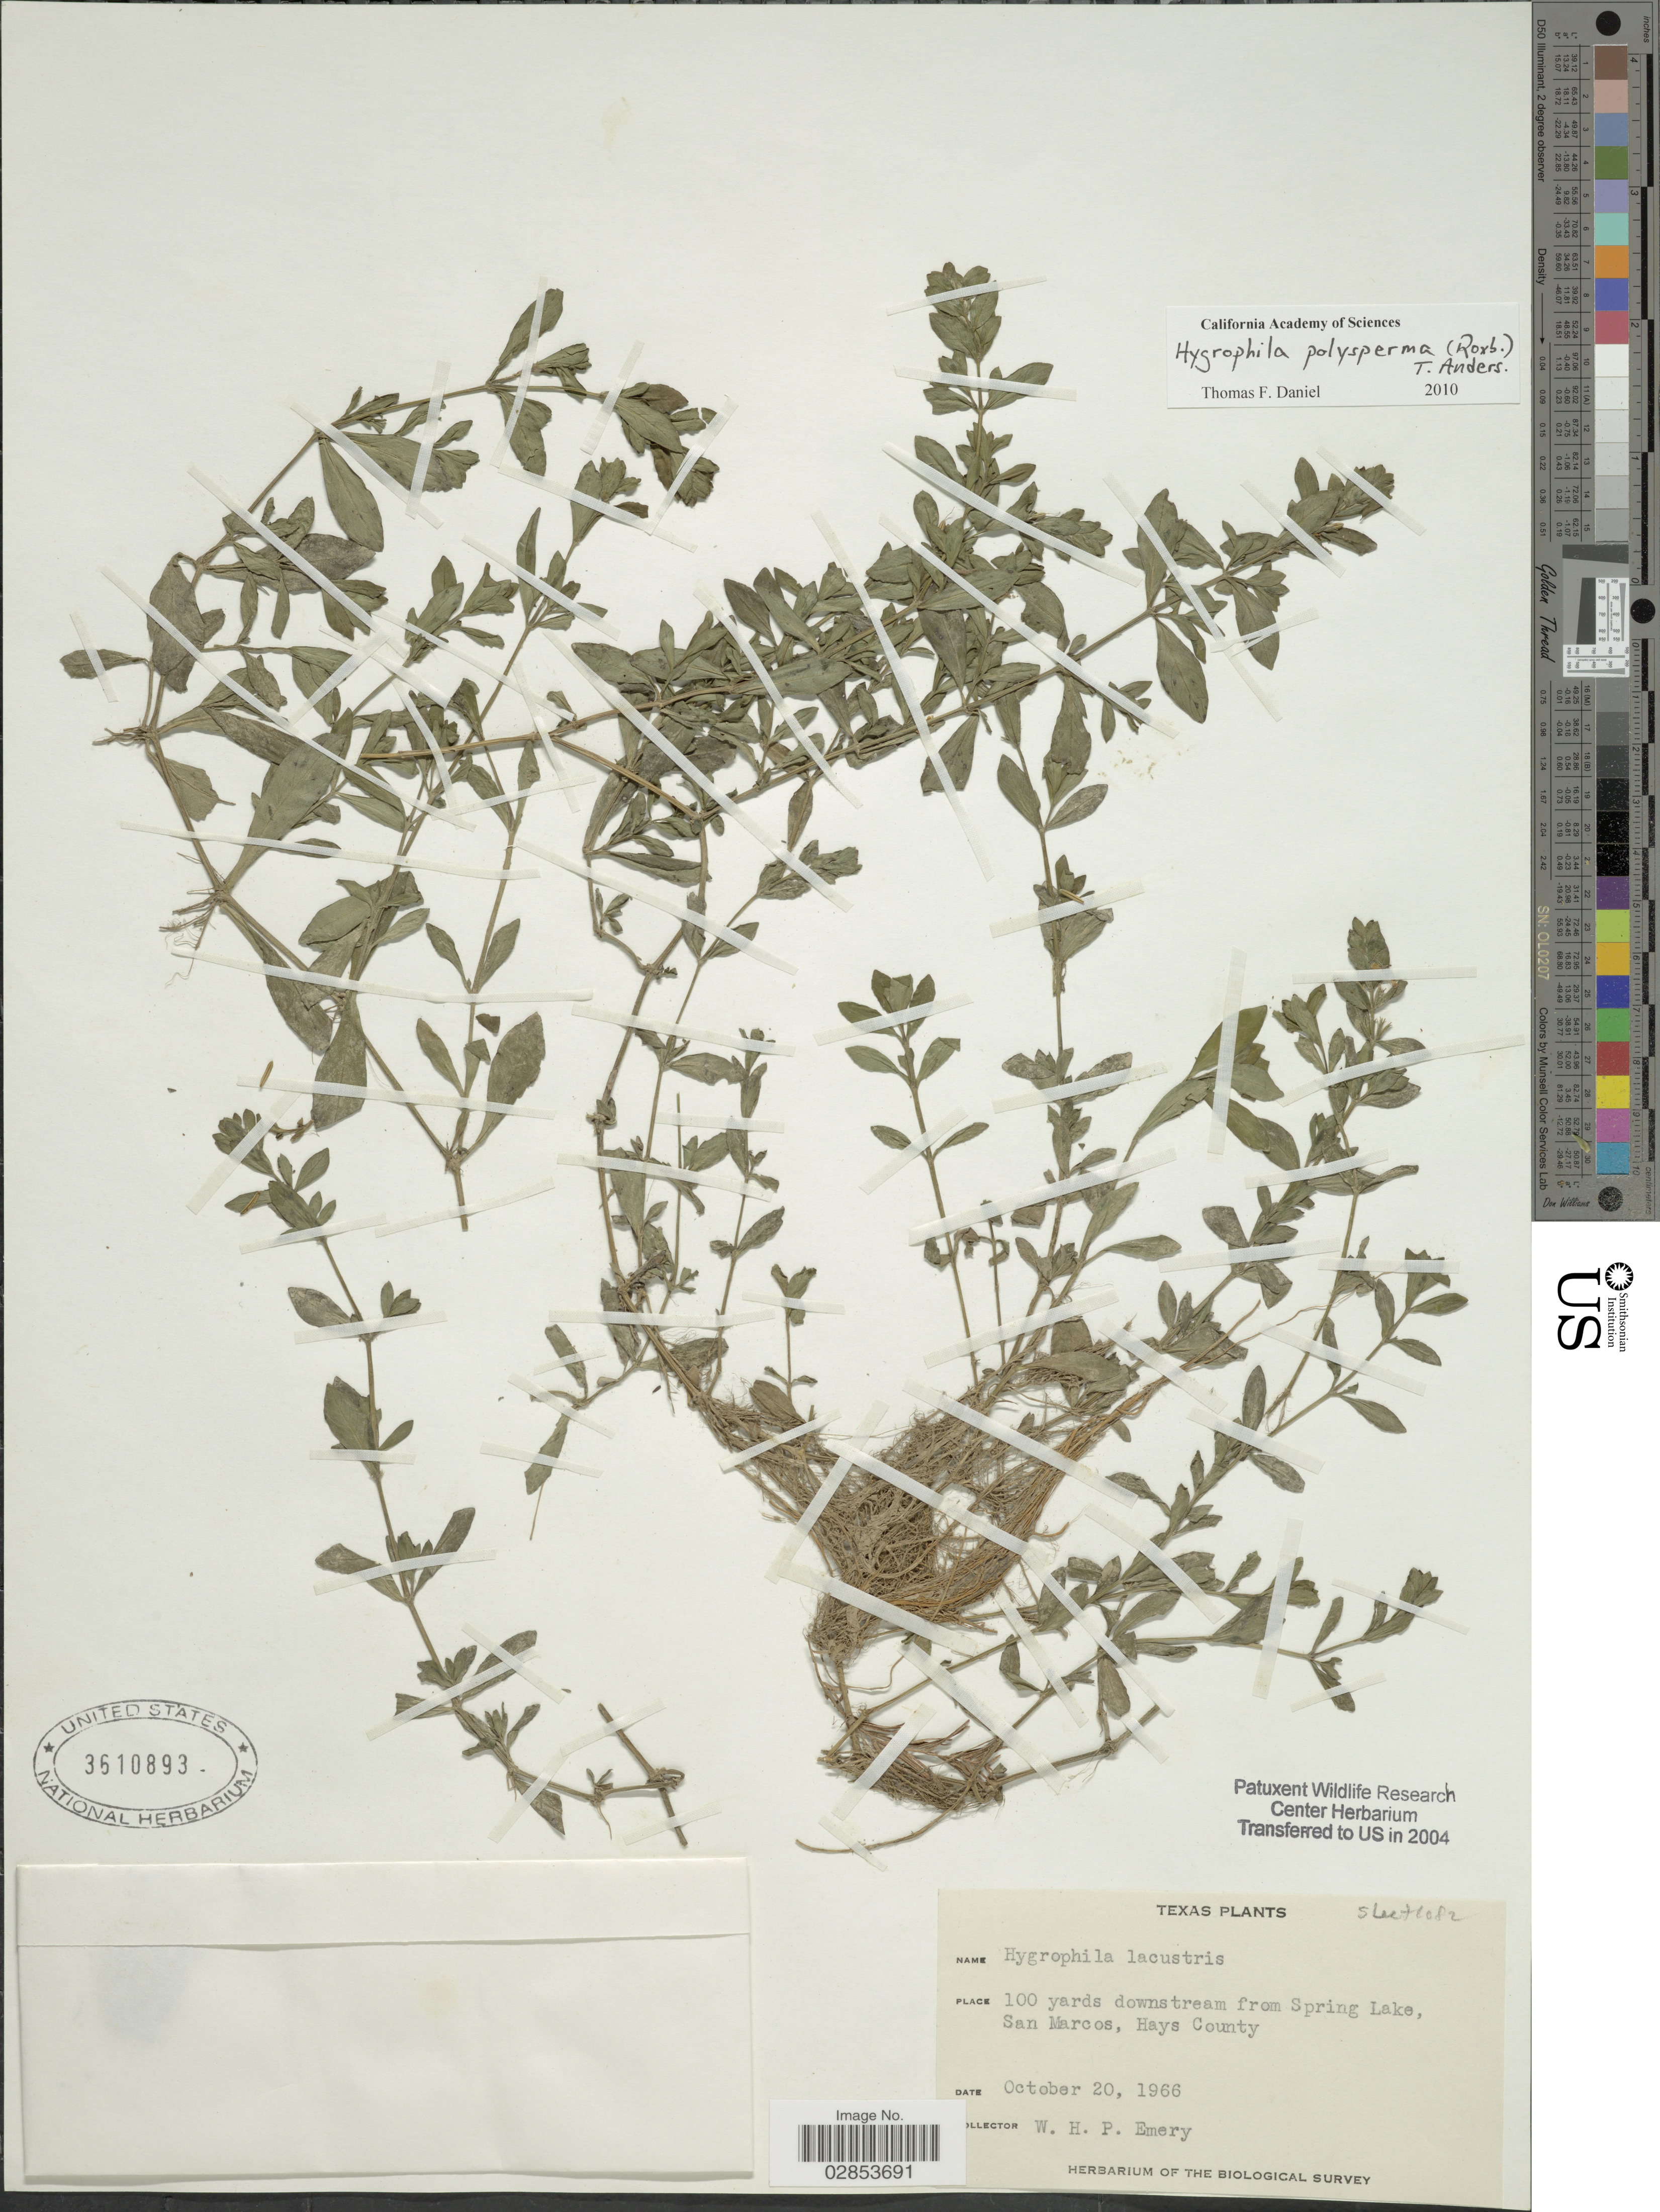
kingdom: Plantae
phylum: Tracheophyta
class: Magnoliopsida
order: Lamiales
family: Acanthaceae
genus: Hygrophila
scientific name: Hygrophila polysperma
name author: T. Anderson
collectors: W. Emery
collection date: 1966-10-20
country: United States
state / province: Texas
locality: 100 yards downstream from Spring Lake, San Marcos, Hays County.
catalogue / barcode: US 3610893